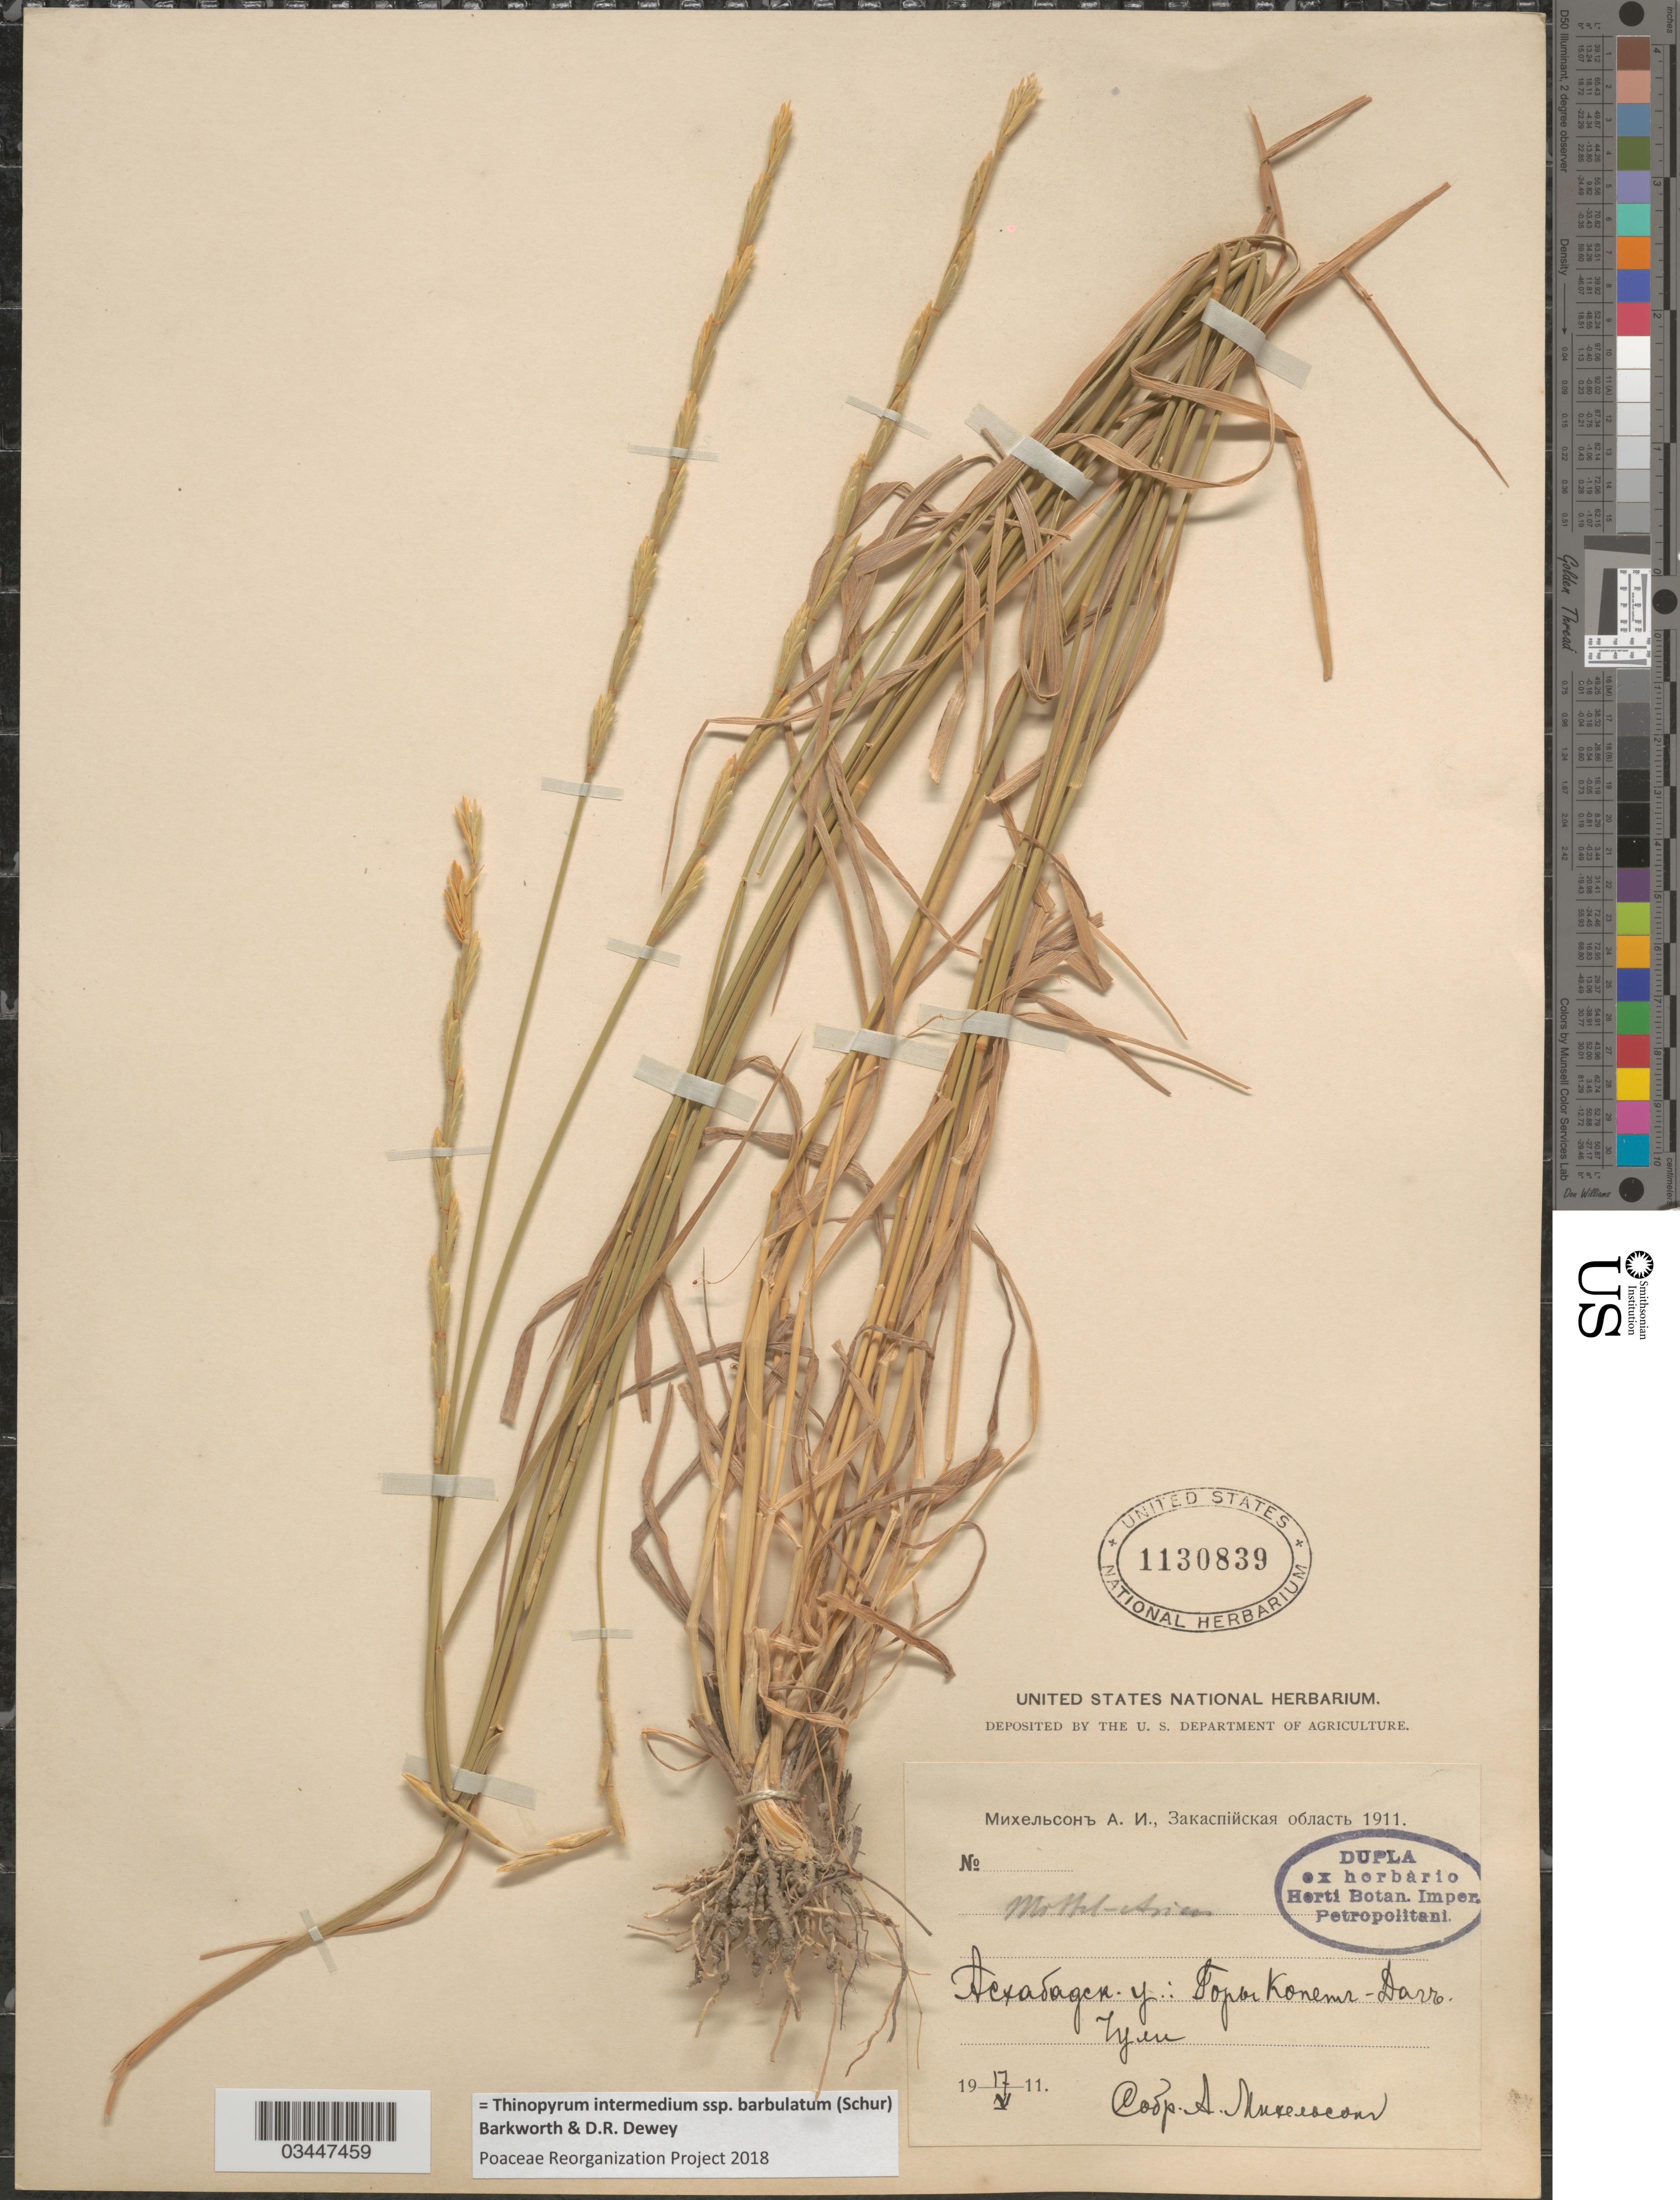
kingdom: Plantae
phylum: Tracheophyta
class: Liliopsida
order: Poales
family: Poaceae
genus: Thinopyrum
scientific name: Thinopyrum intermedium subsp. barbulatum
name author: (Schur) Barkworth & Dewey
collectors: A. Mikhelson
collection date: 1911-05-17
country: Turkmenistan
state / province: Ahal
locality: Kopet Dag Mts, Chuli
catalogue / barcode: US 1130839